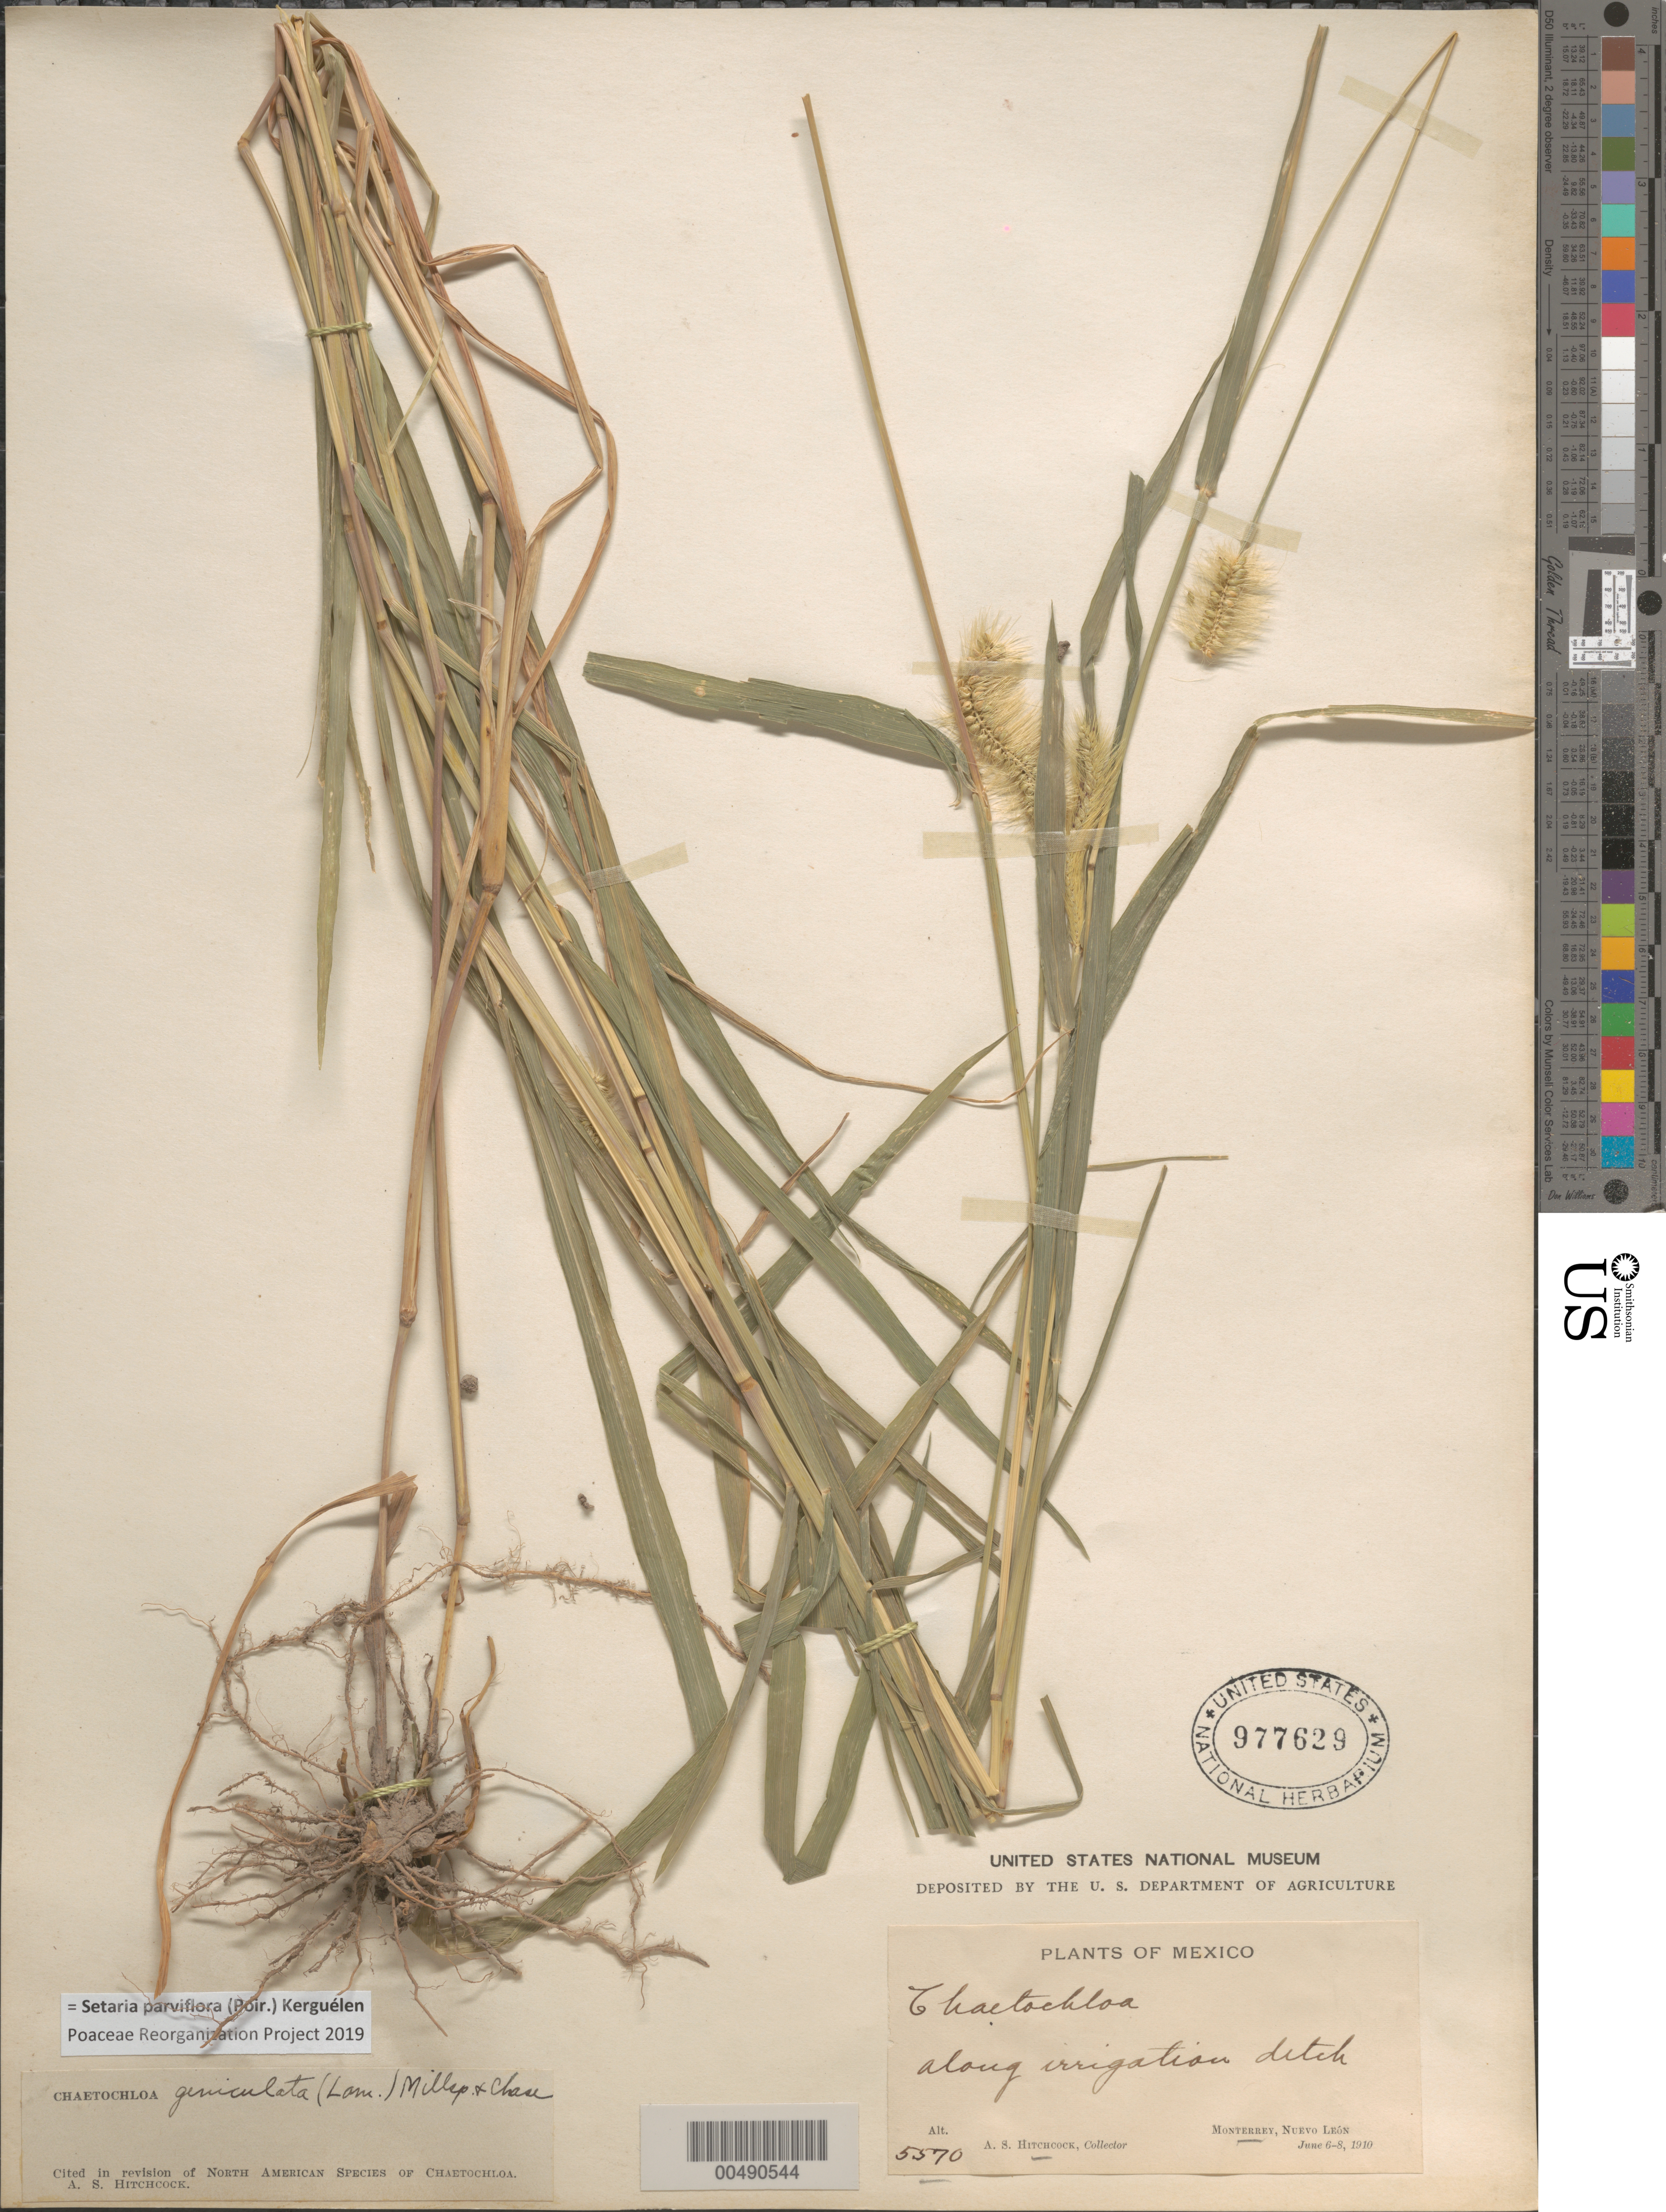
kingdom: Plantae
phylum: Tracheophyta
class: Liliopsida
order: Poales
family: Poaceae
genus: Setaria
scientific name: Setaria parviflora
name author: (Poir.) Kerguélen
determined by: Poaceae Reorganization Project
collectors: A. S. Hitchcock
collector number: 5570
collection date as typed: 6 Jun 1910 to 8 Jun 1910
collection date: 1910-06-06/1910-06-08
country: Mexico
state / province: Nuevo León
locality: Monterrey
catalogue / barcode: US 977629